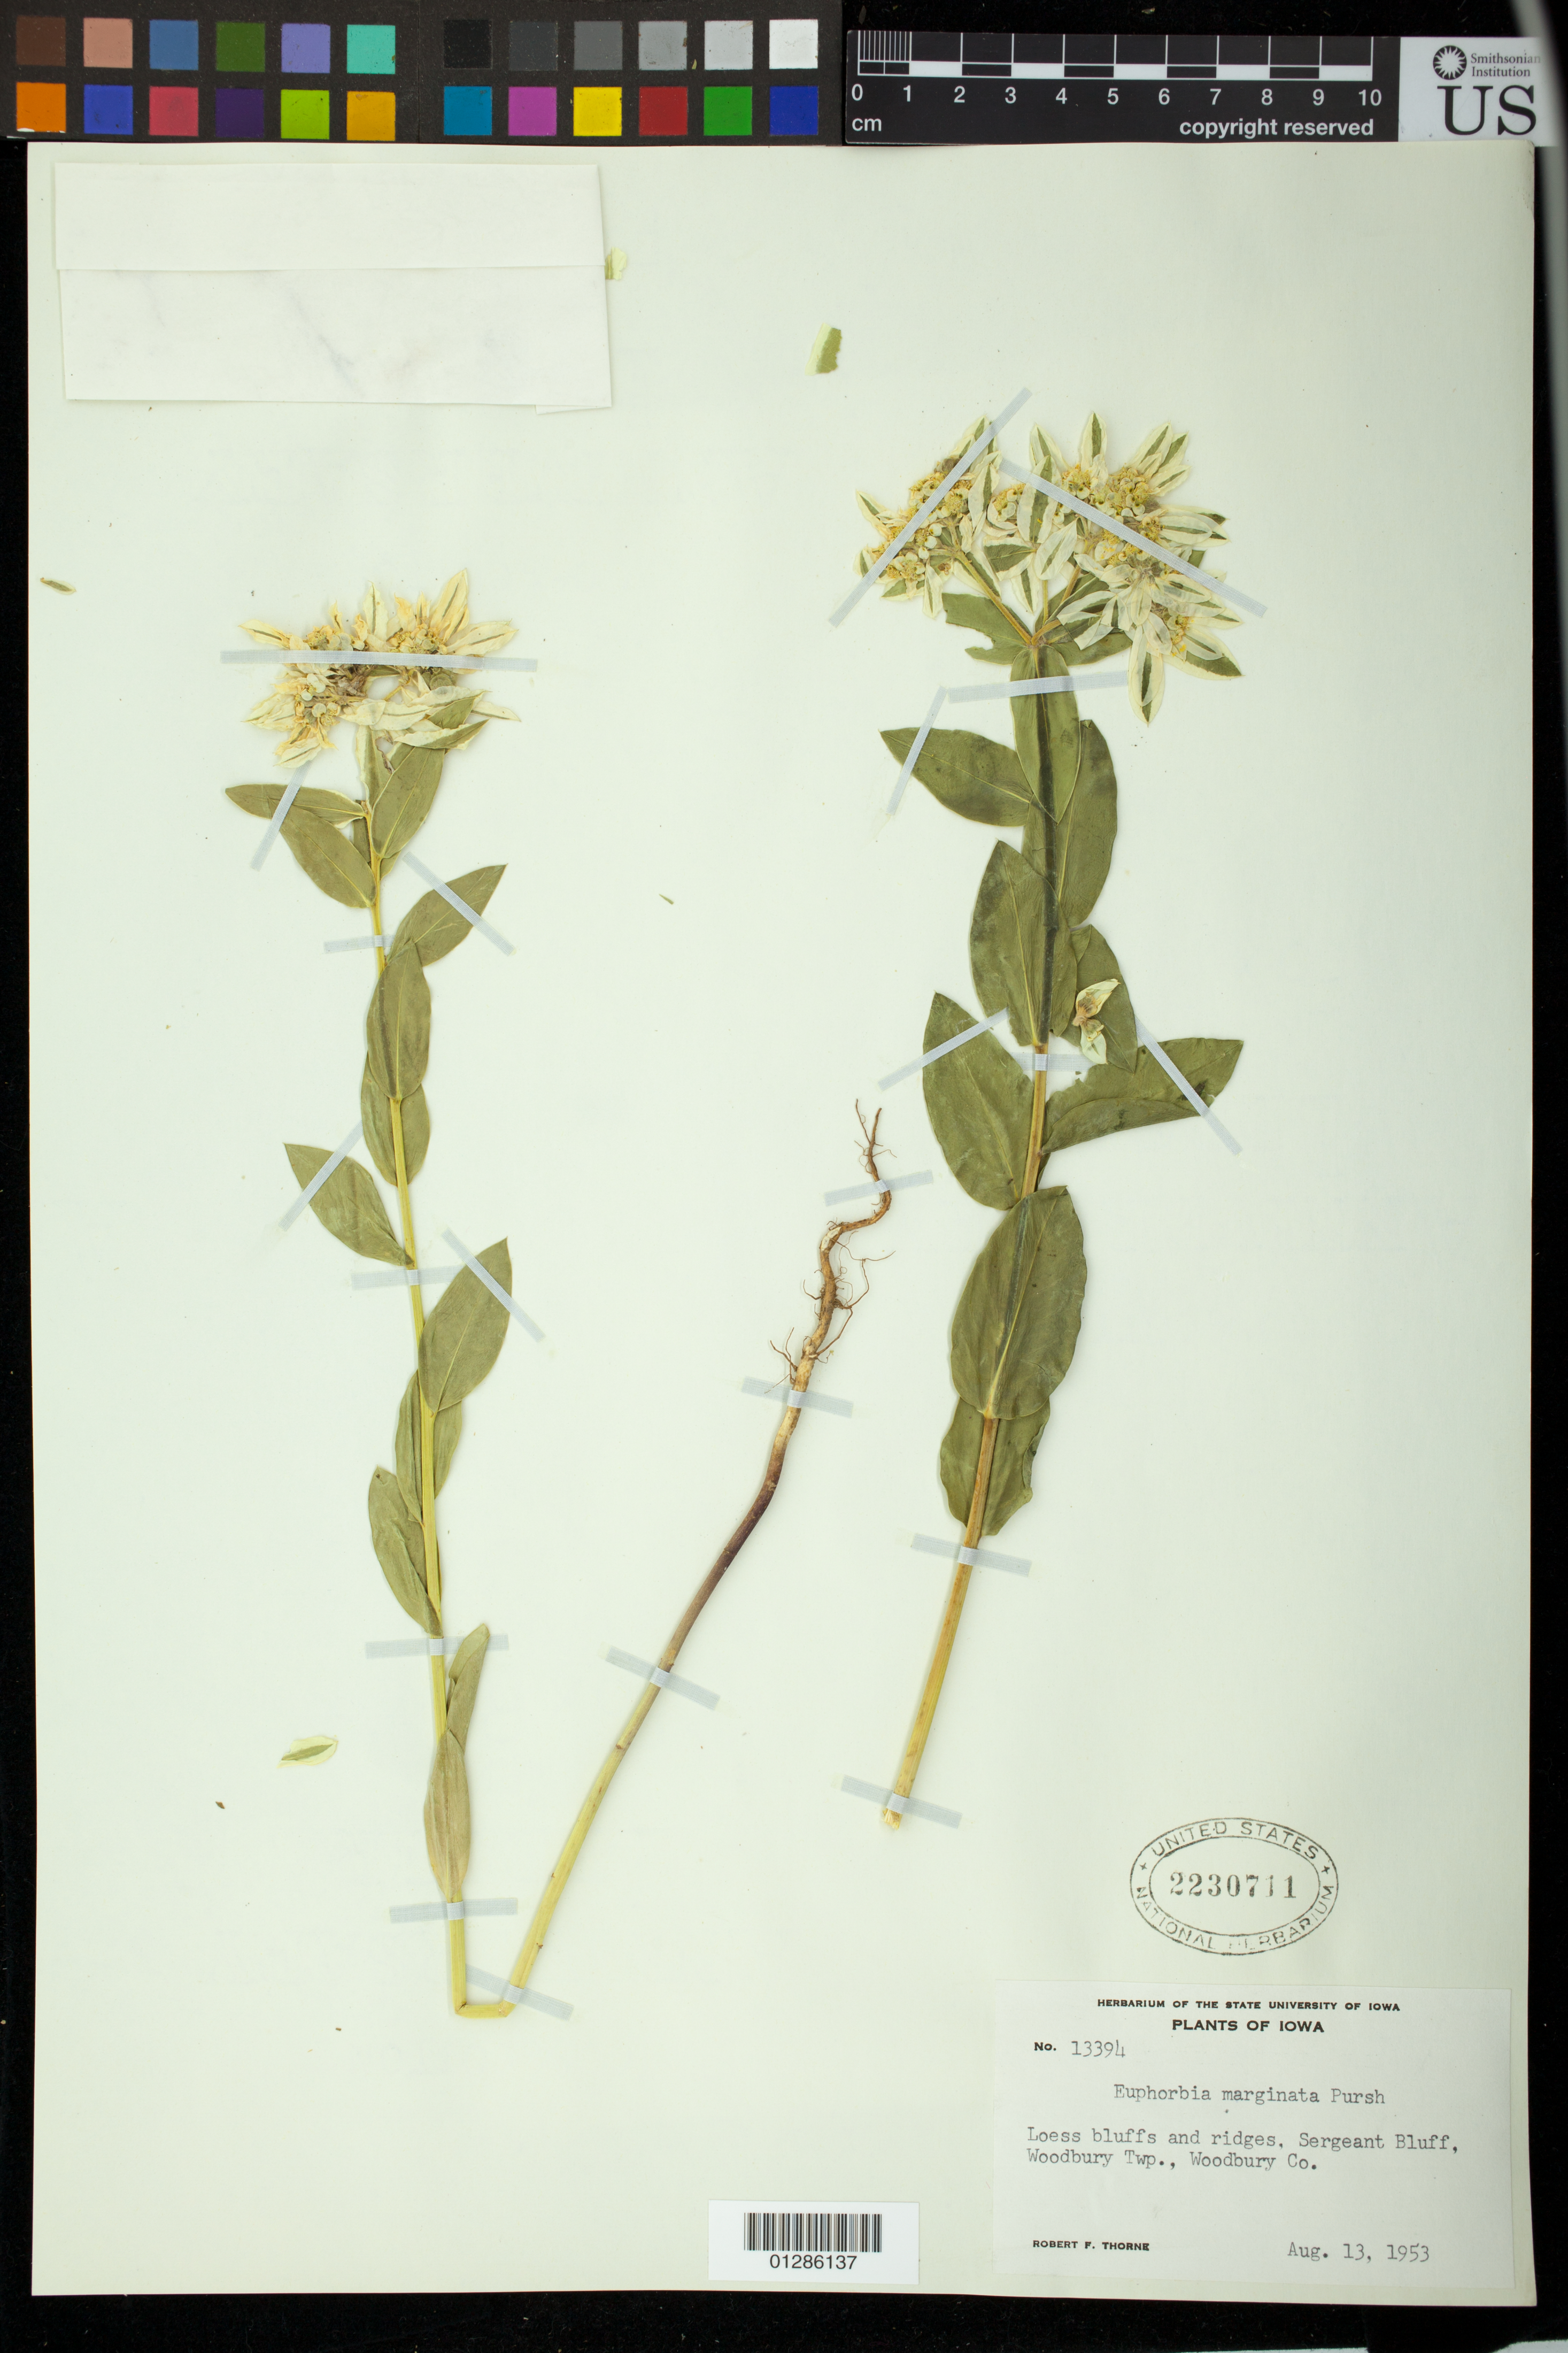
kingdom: Plantae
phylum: Tracheophyta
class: Magnoliopsida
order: Malpighiales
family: Euphorbiaceae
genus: Euphorbia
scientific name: Euphorbia marginata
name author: Pursh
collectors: R. F. Thorne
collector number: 13394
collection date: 1953-08-13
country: United States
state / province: Iowa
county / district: Woodbury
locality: Sergeant Bluff, Woodbury Twp.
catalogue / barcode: US 2230711